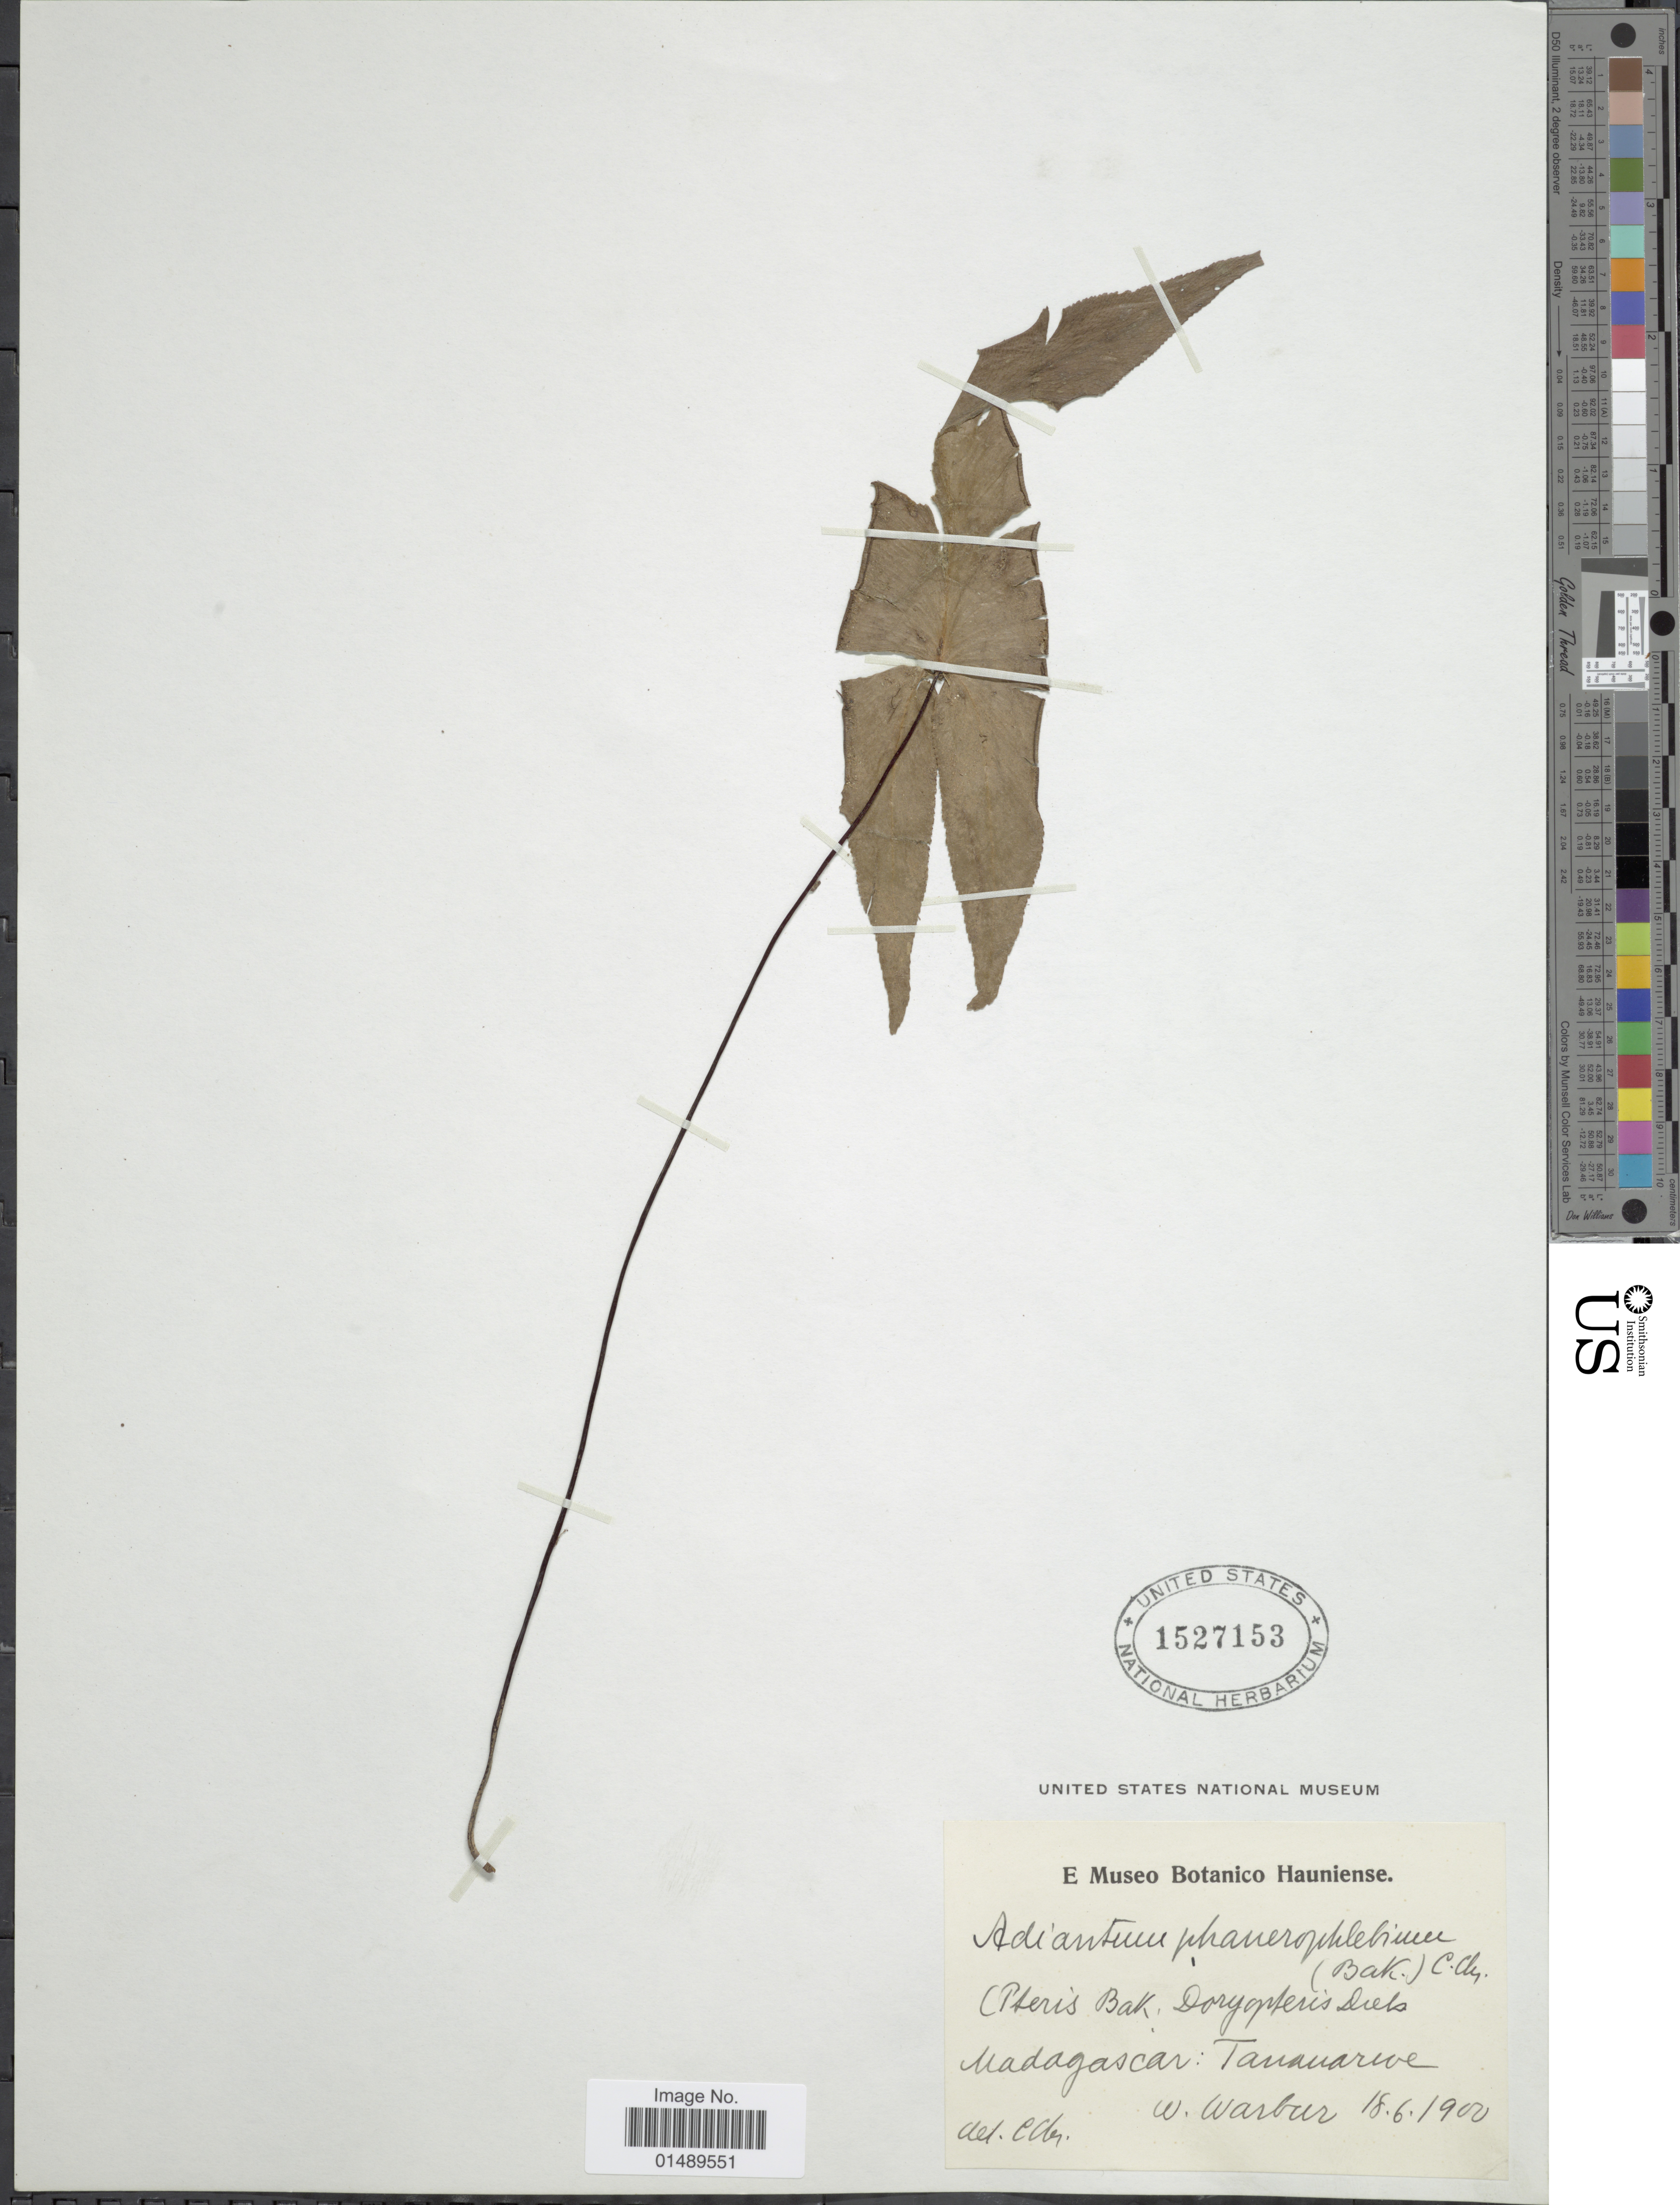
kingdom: Plantae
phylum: Tracheophyta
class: Polypodiopsida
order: Polypodiales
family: Pteridaceae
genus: Adiantum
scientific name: Adiantum phanerophlebium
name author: (Baker) C. Chr.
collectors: W. Warbur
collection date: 1900-06-18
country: Madagascar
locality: Tananarive.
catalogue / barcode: US 1527153